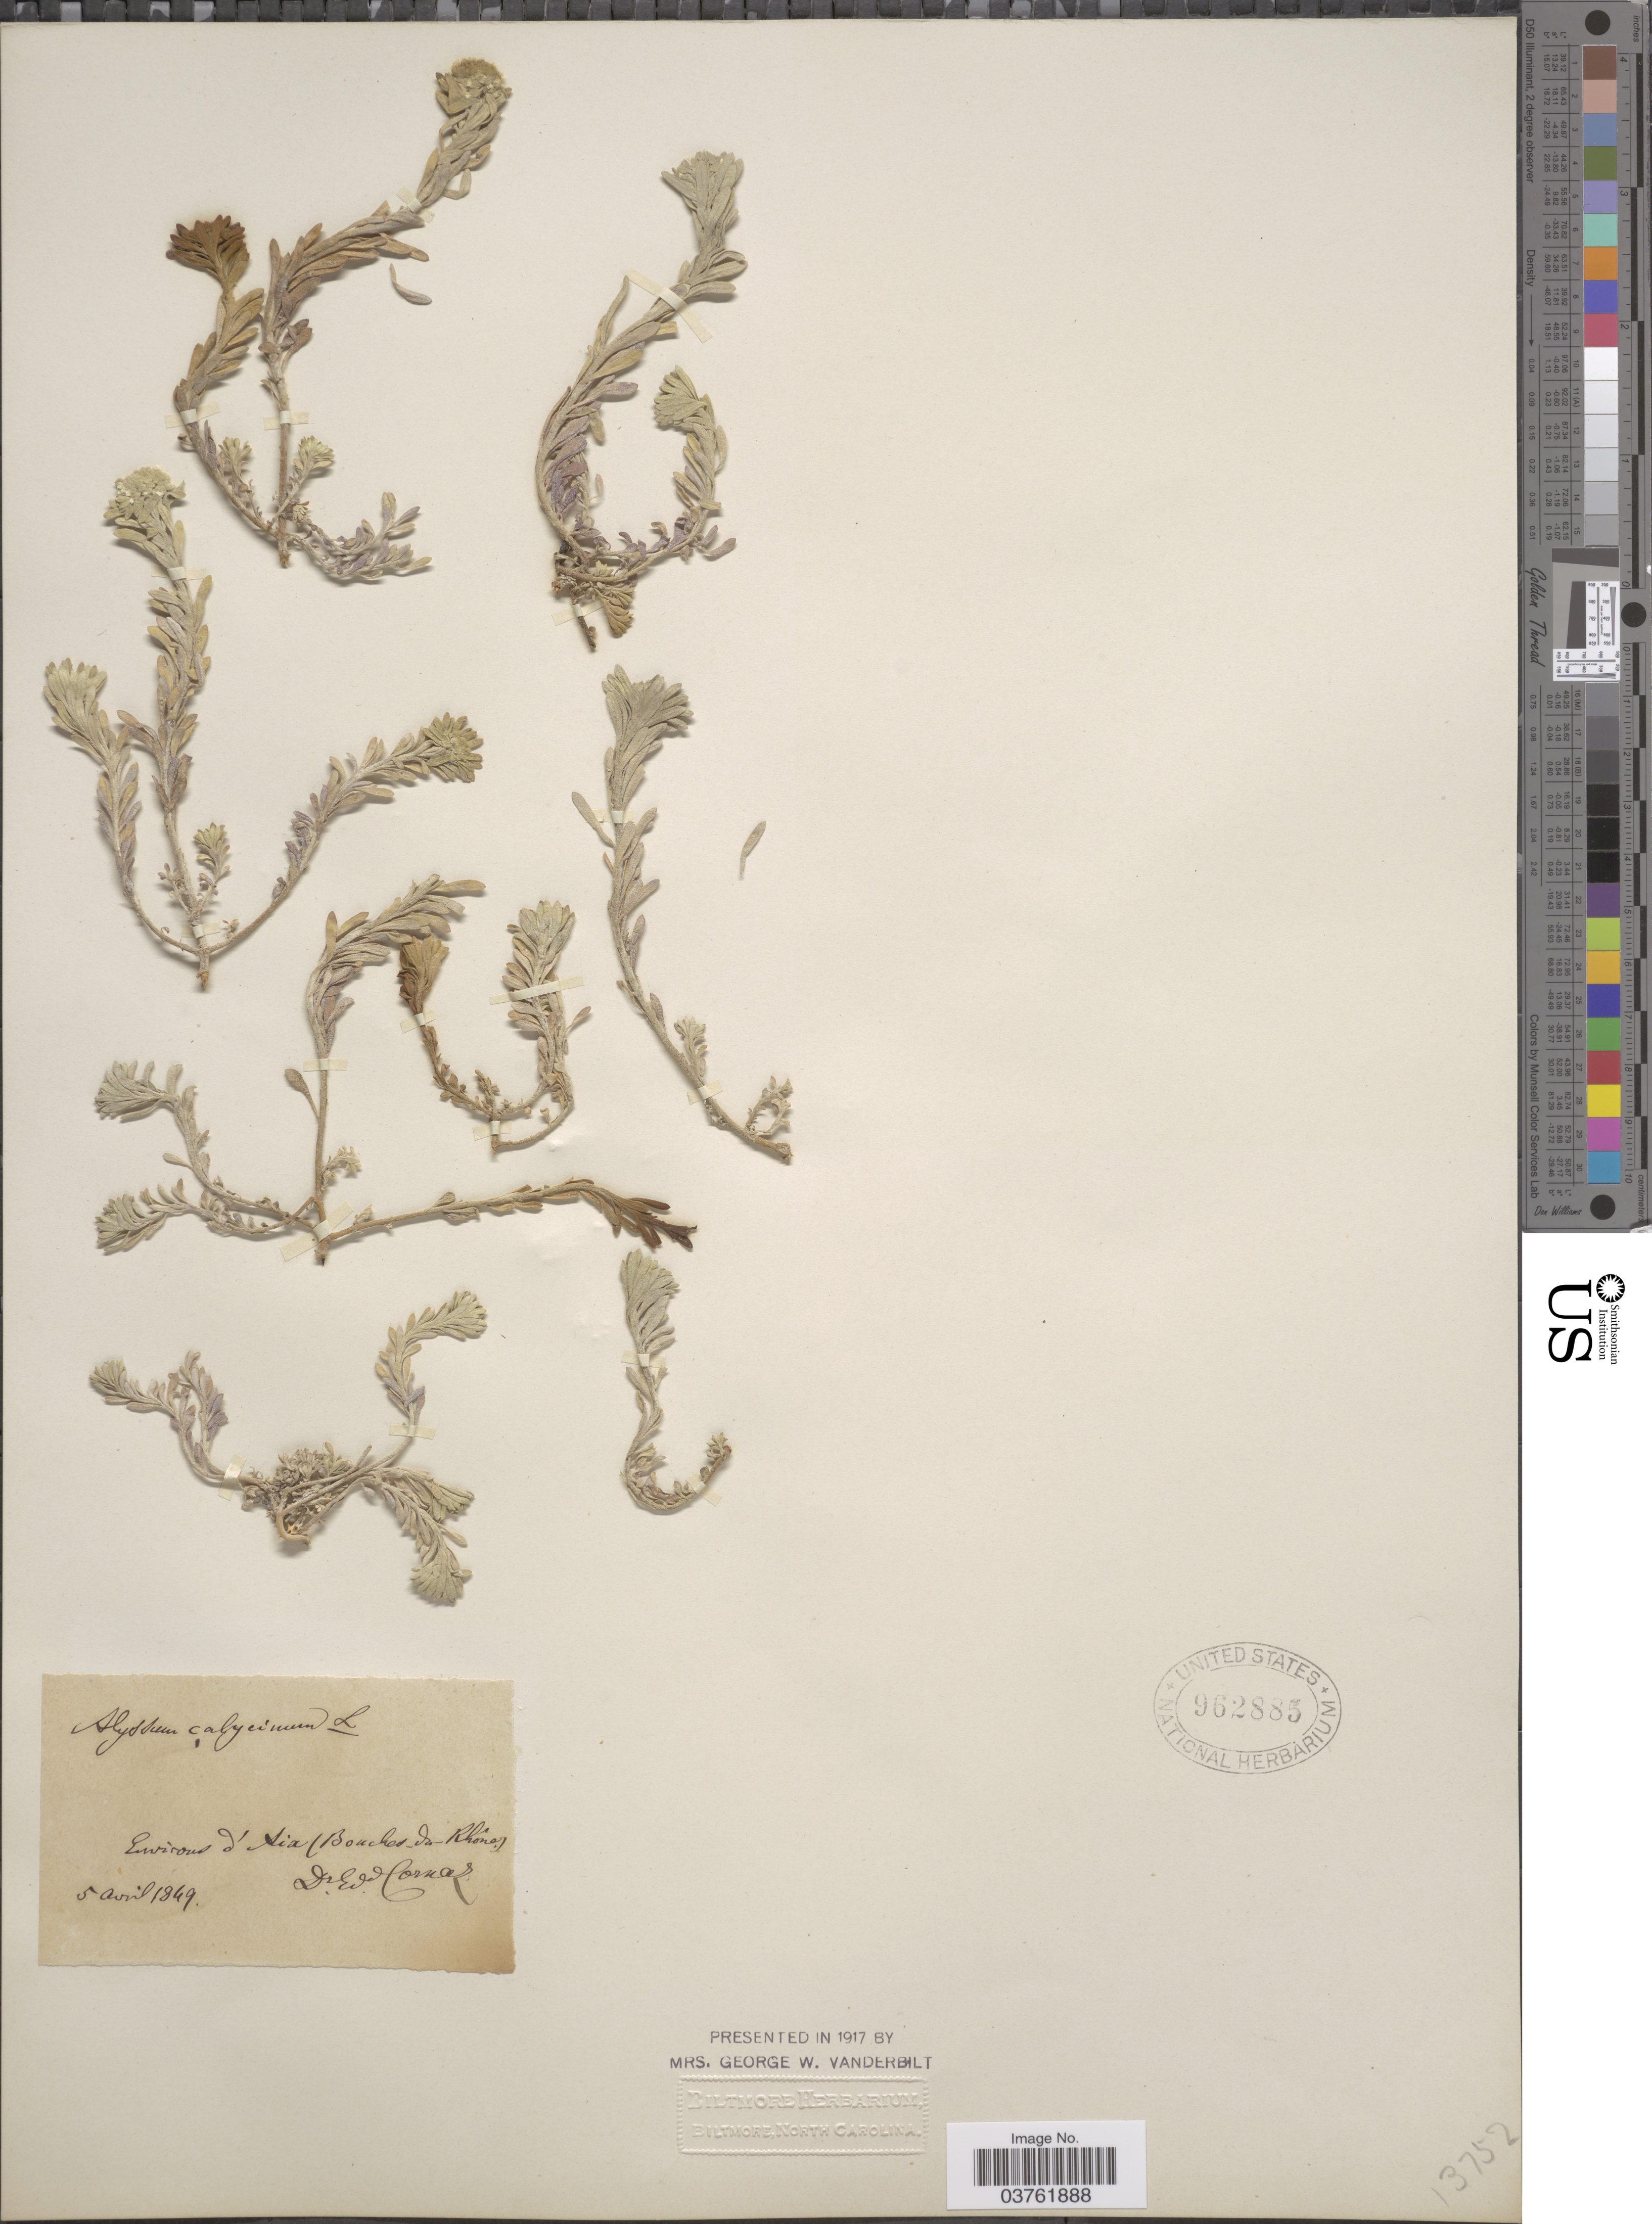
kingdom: Plantae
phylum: Tracheophyta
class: Magnoliopsida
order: Brassicales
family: Brassicaceae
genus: Alyssum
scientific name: Alyssum calycinum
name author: L.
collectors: Cornaz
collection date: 1849-04-05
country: France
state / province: Provence-Alpes-Côte d'Azur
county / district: Bouches-du-Rhône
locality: Environs d'Aix (Bouches-du-Rhône).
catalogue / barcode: US 962885